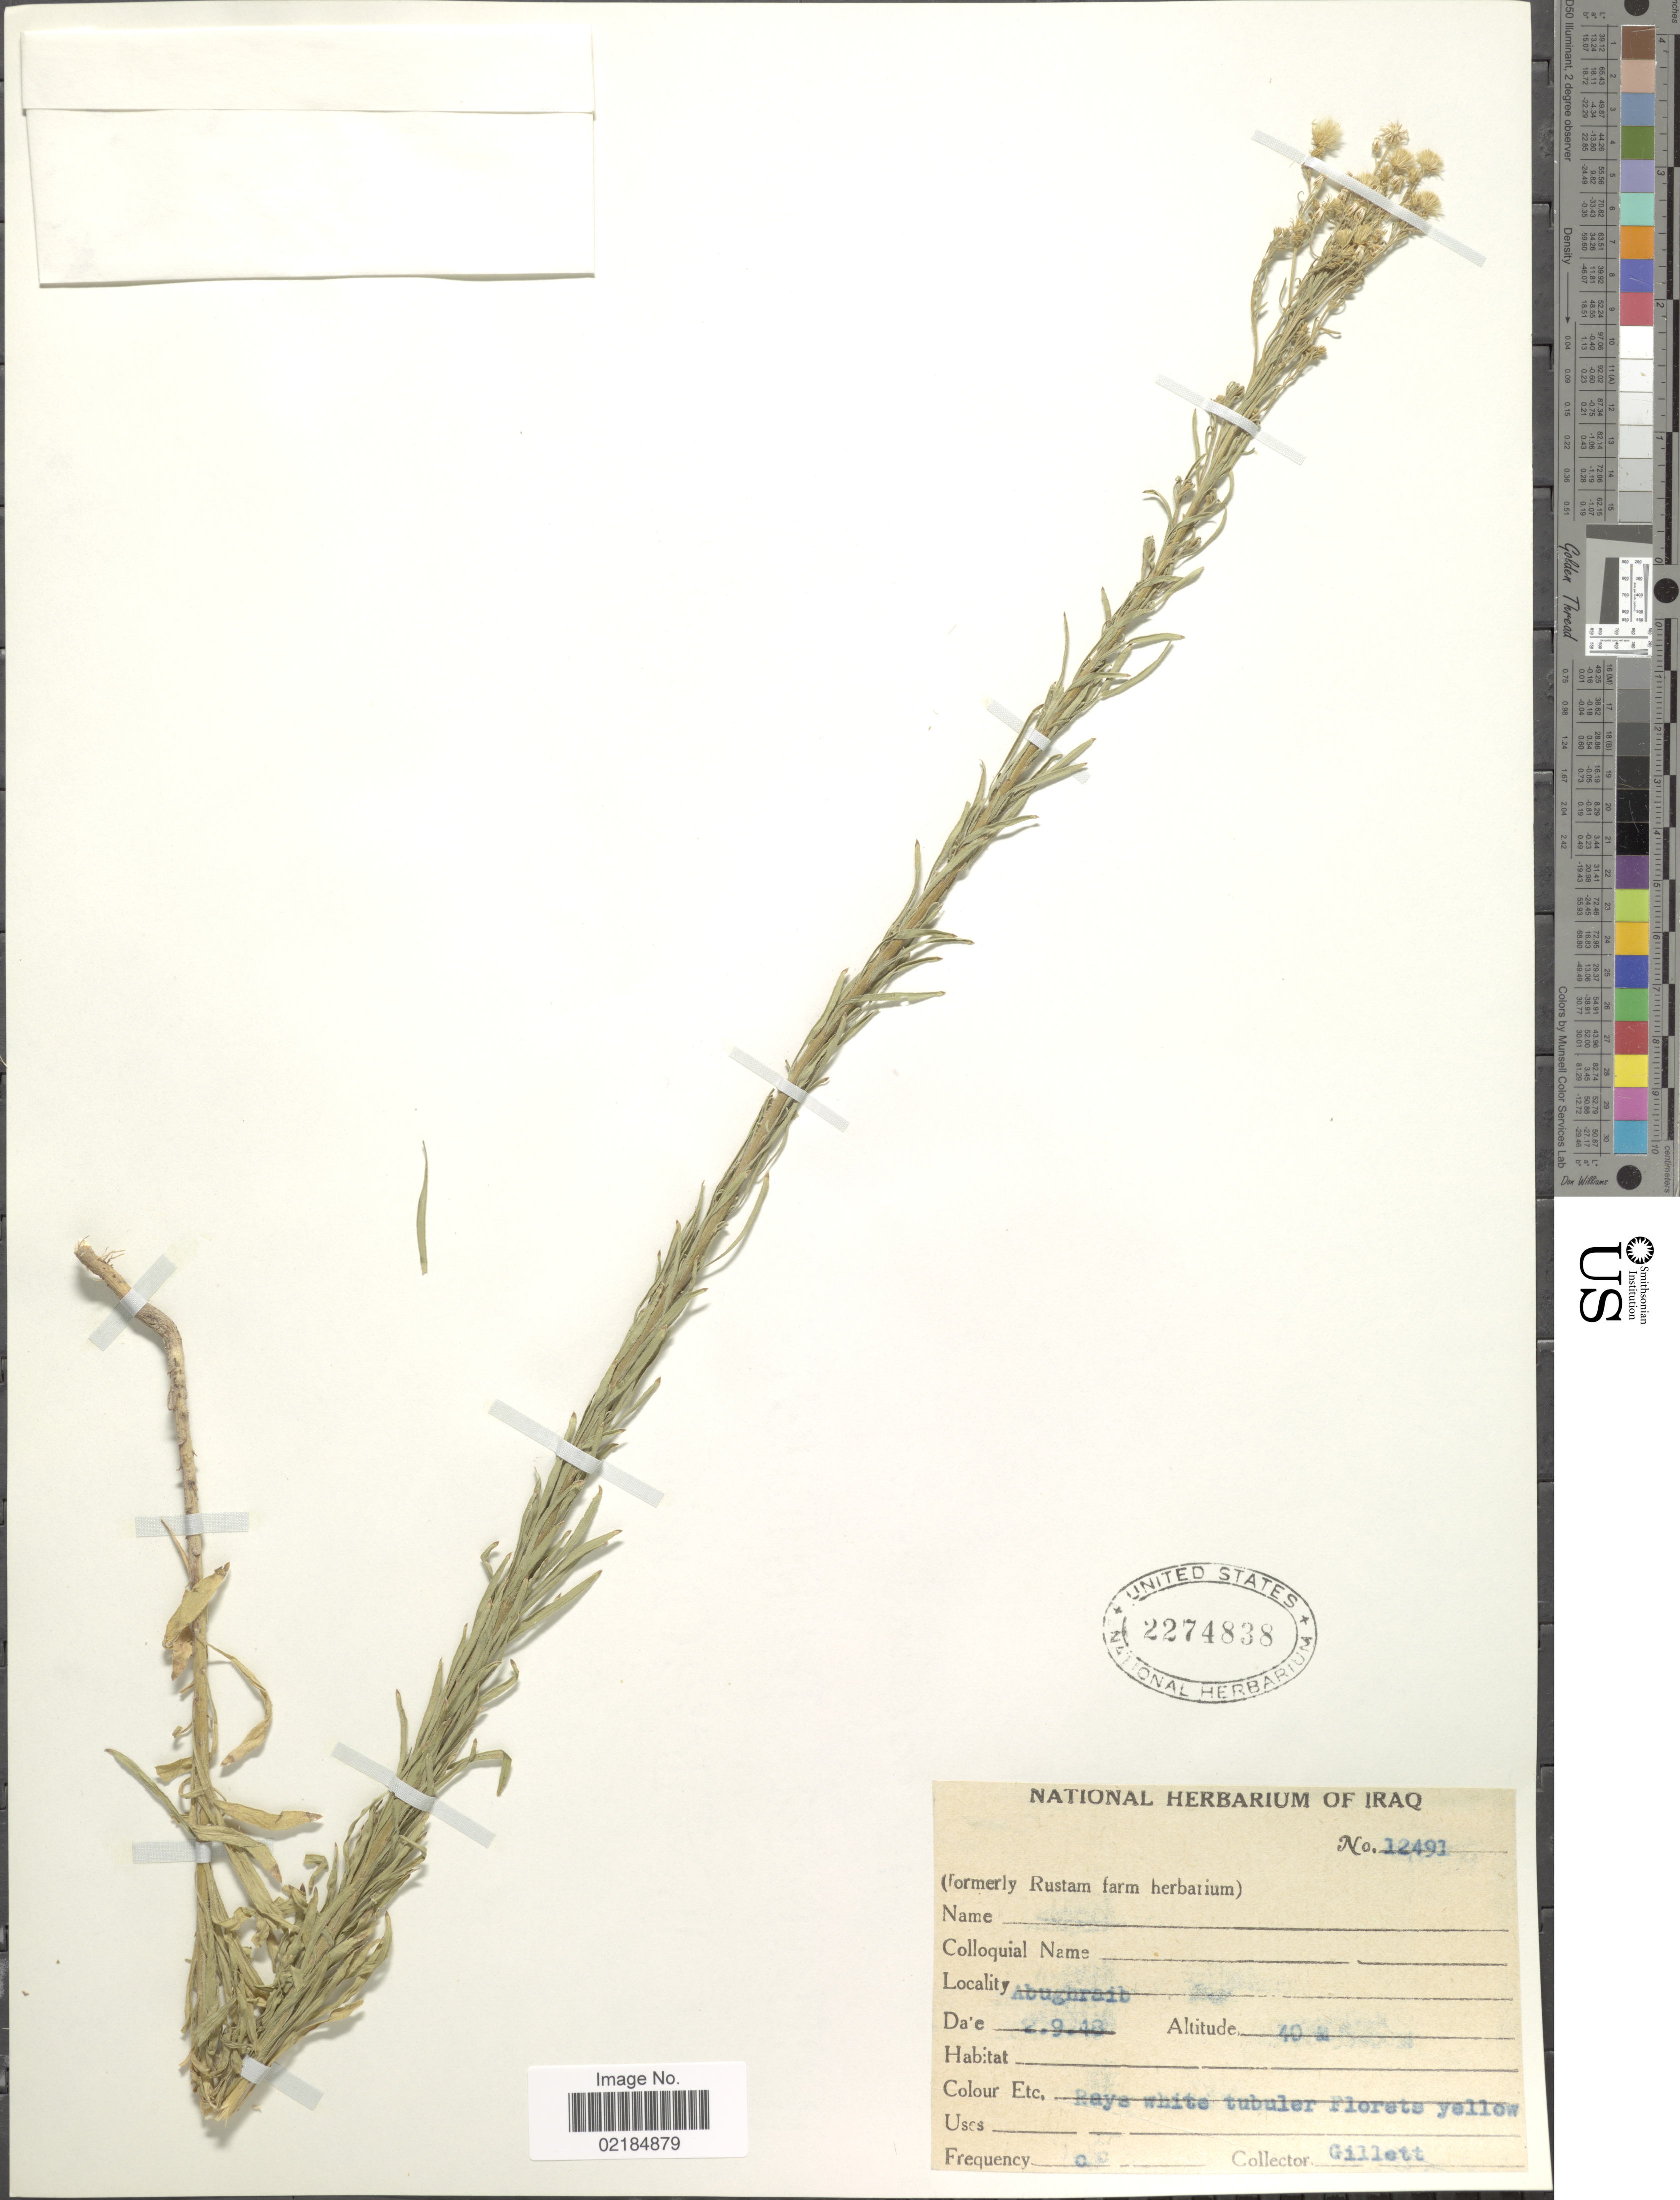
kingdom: Plantae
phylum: Tracheophyta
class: Magnoliopsida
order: Asterales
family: Asteraceae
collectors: Gillett, --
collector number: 12491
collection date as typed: Transcribed d/m/y: 2/9/48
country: Afghanistan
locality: Abughraib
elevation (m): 40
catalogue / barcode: US 2274838